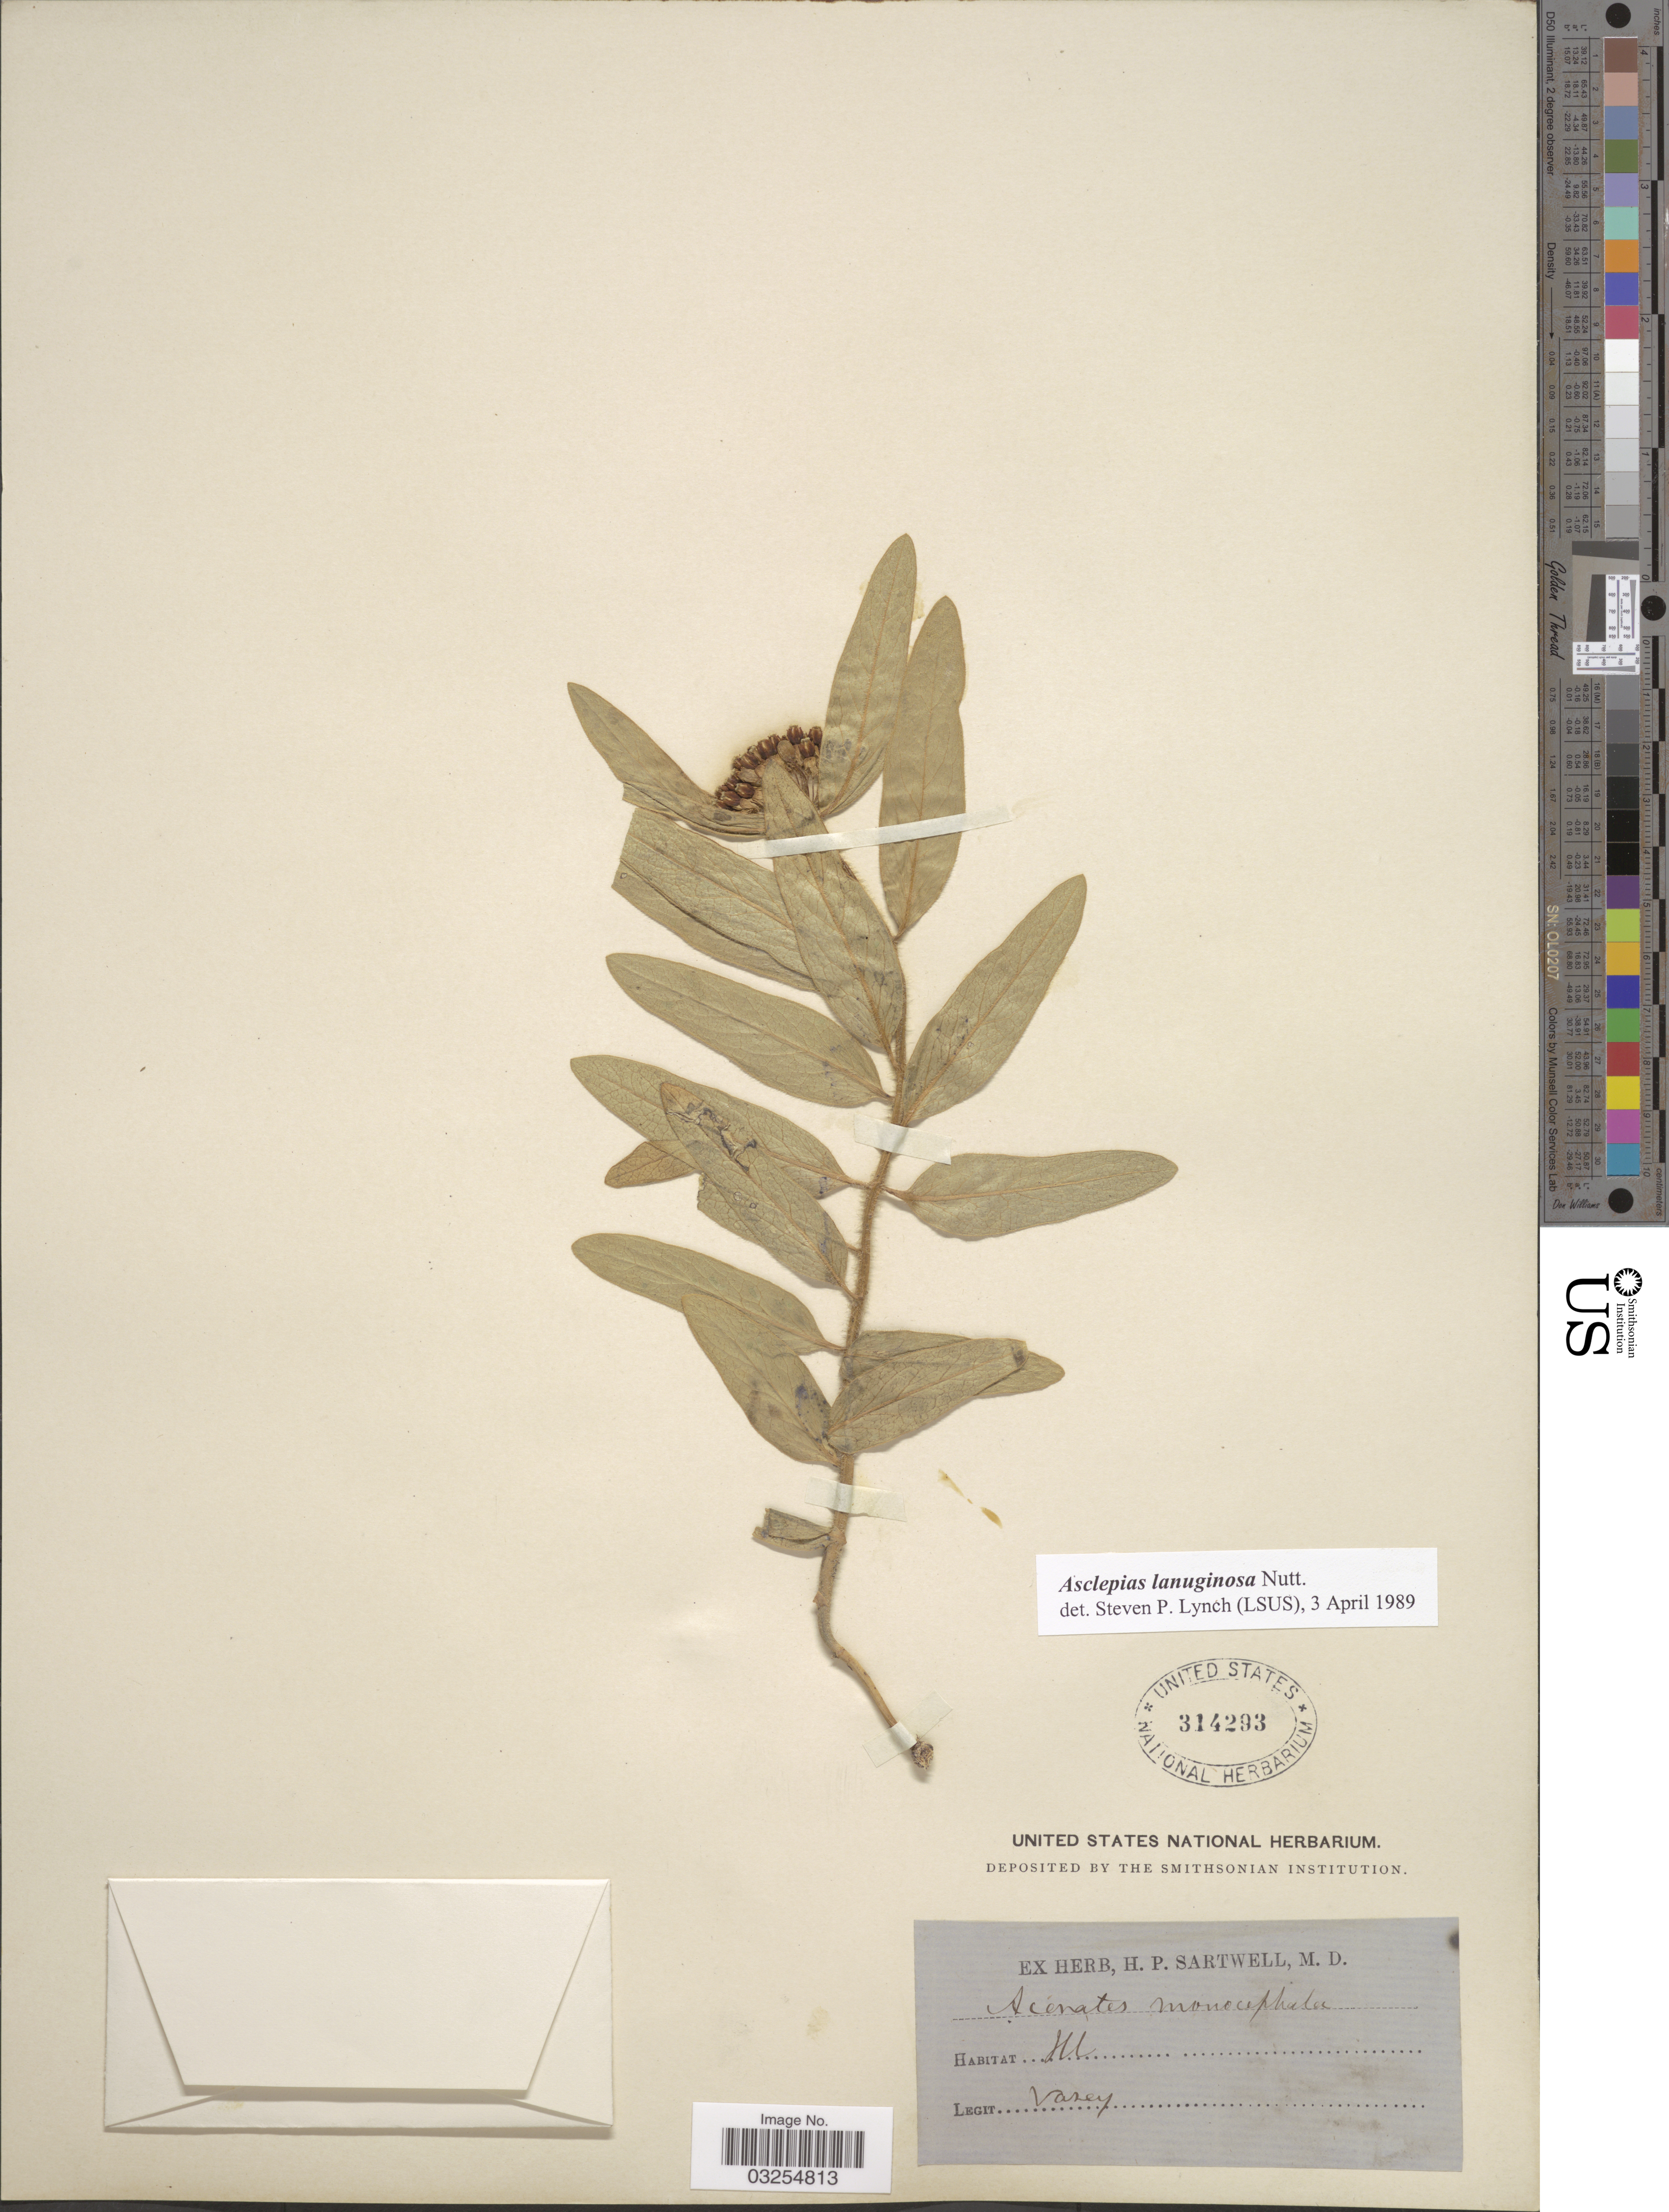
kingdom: Plantae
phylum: Tracheophyta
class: Magnoliopsida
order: Gentianales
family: Apocynaceae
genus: Asclepias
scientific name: Asclepias lanuginosa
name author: Nutt.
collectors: Vasey, --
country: United States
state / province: Illinois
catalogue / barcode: US 314293